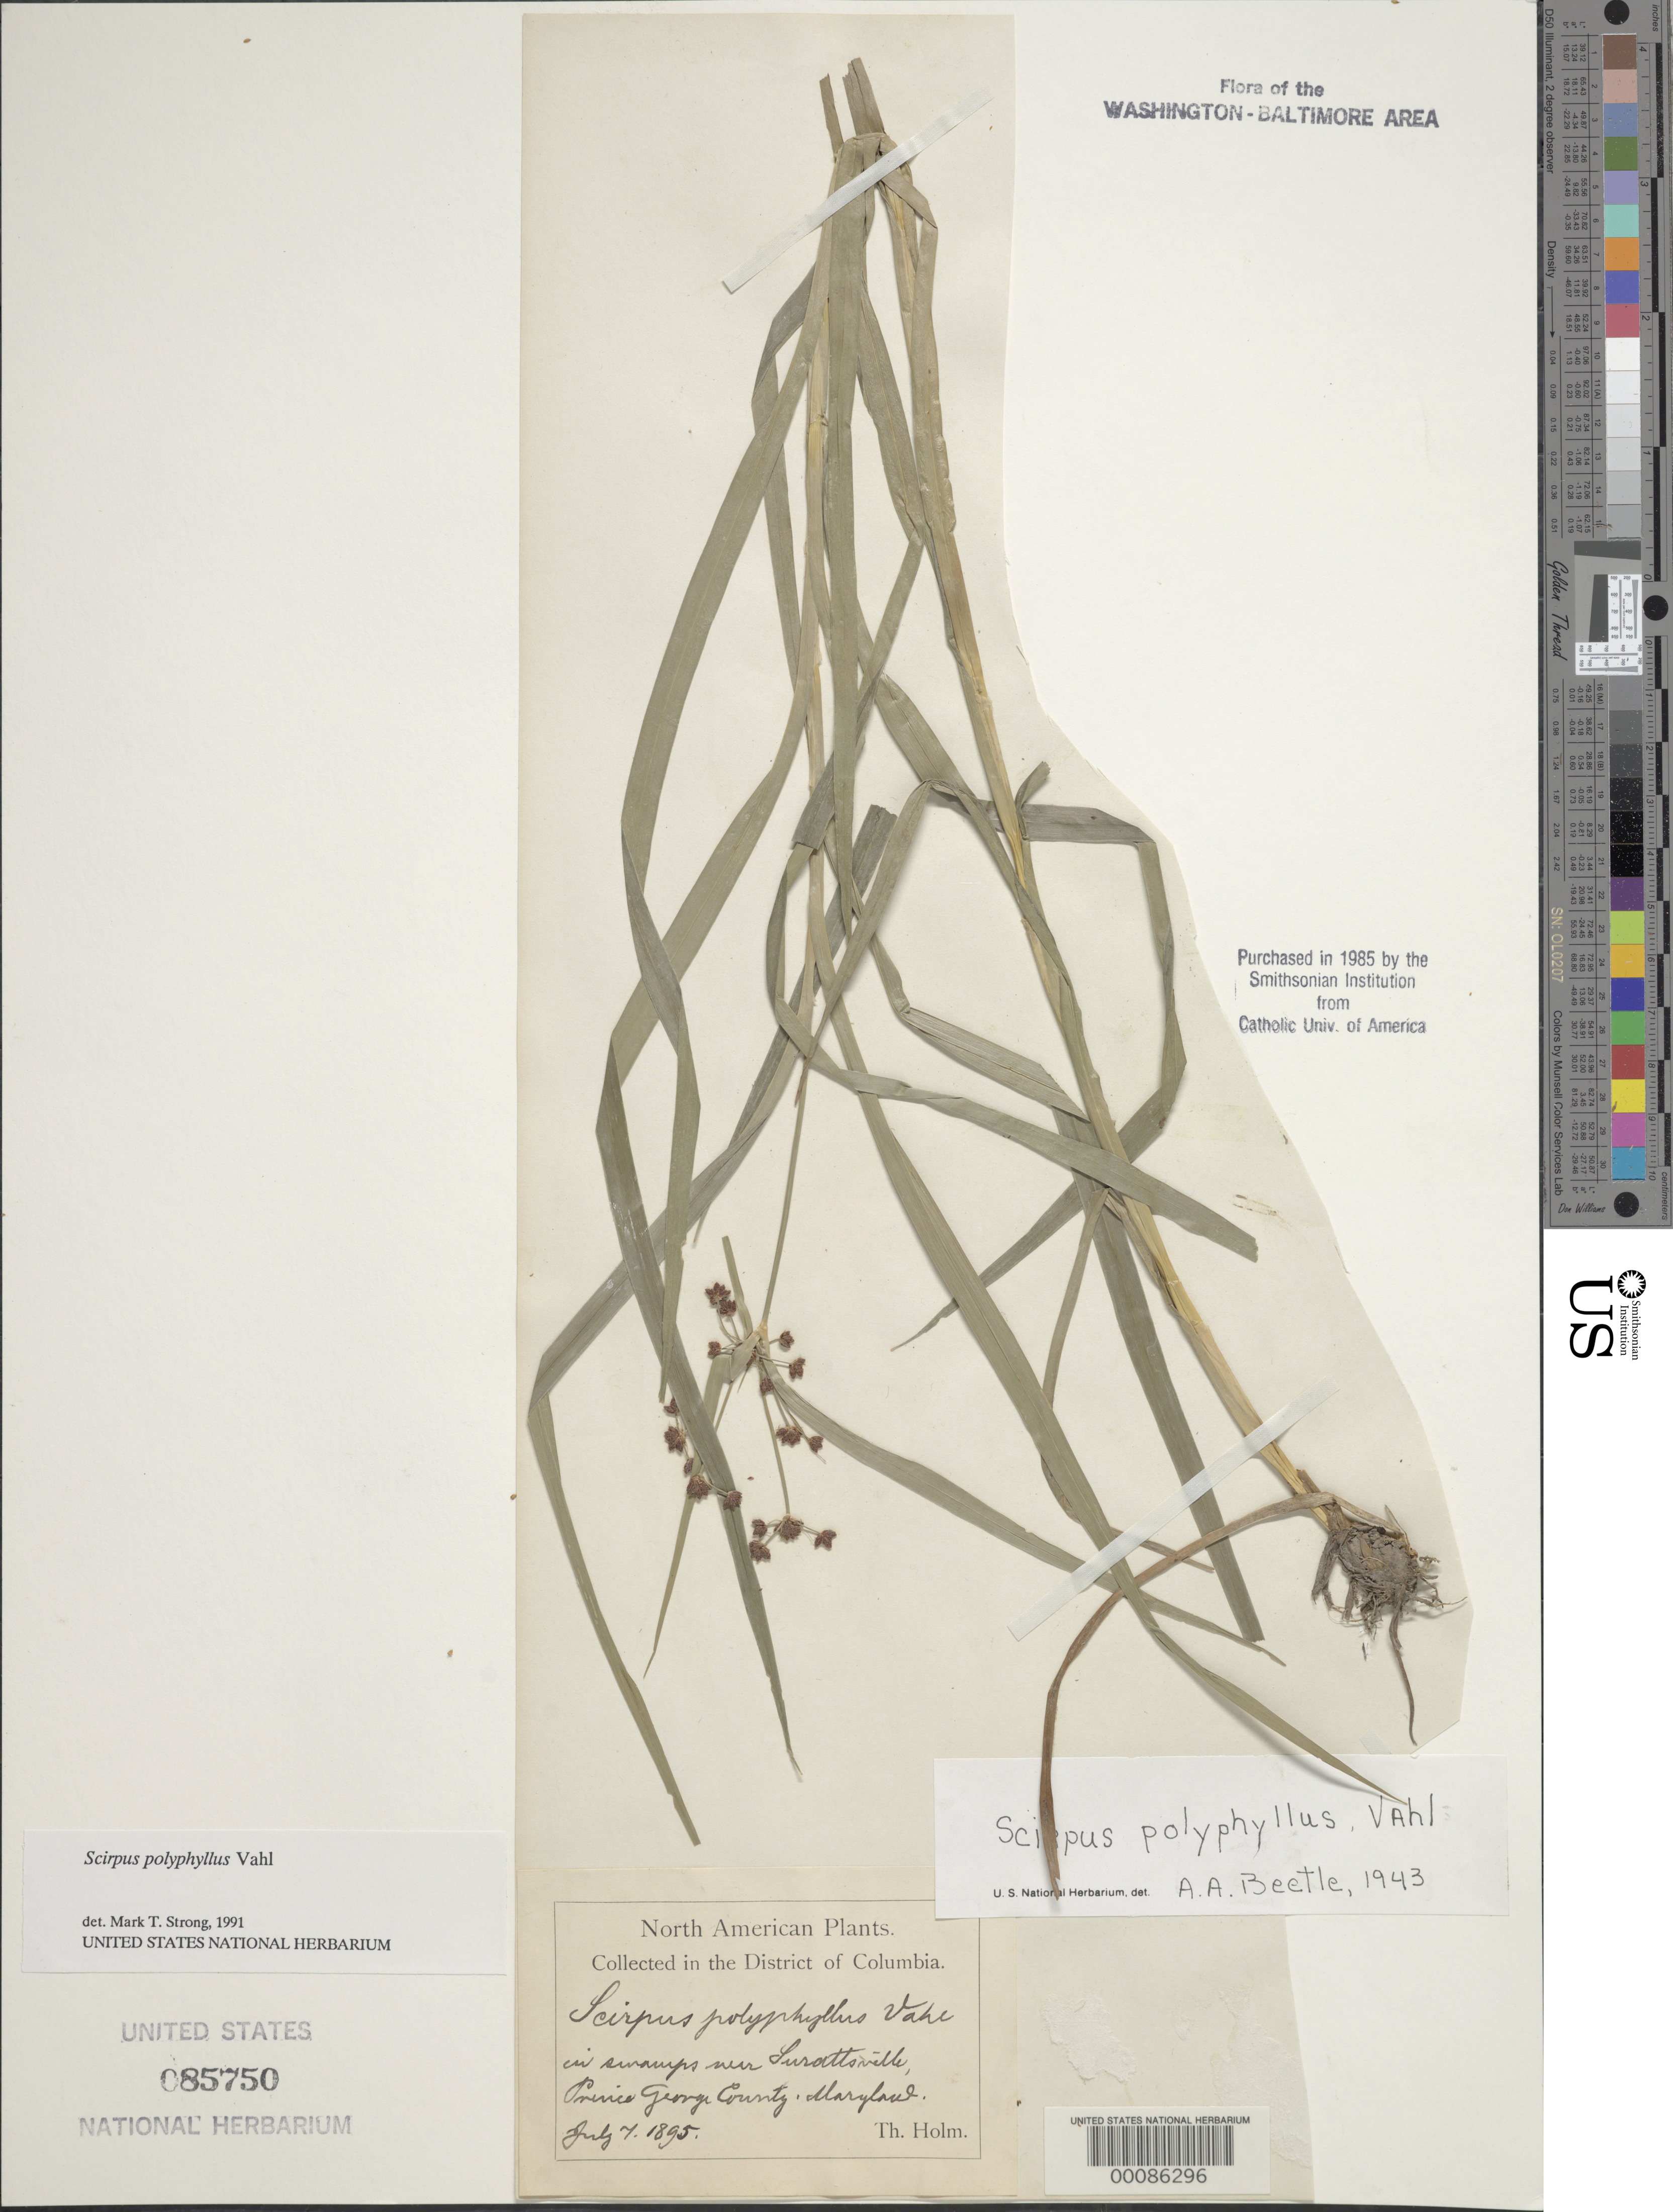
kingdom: Plantae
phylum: Tracheophyta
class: Liliopsida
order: Poales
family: Cyperaceae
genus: Scirpus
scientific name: Scirpus polyphyllus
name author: Vahl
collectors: T. Holm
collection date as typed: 07 Jul 1895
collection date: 1895-07-07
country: United States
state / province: Maryland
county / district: Prince George's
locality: Near Surattsville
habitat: Swamp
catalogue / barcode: US 85750